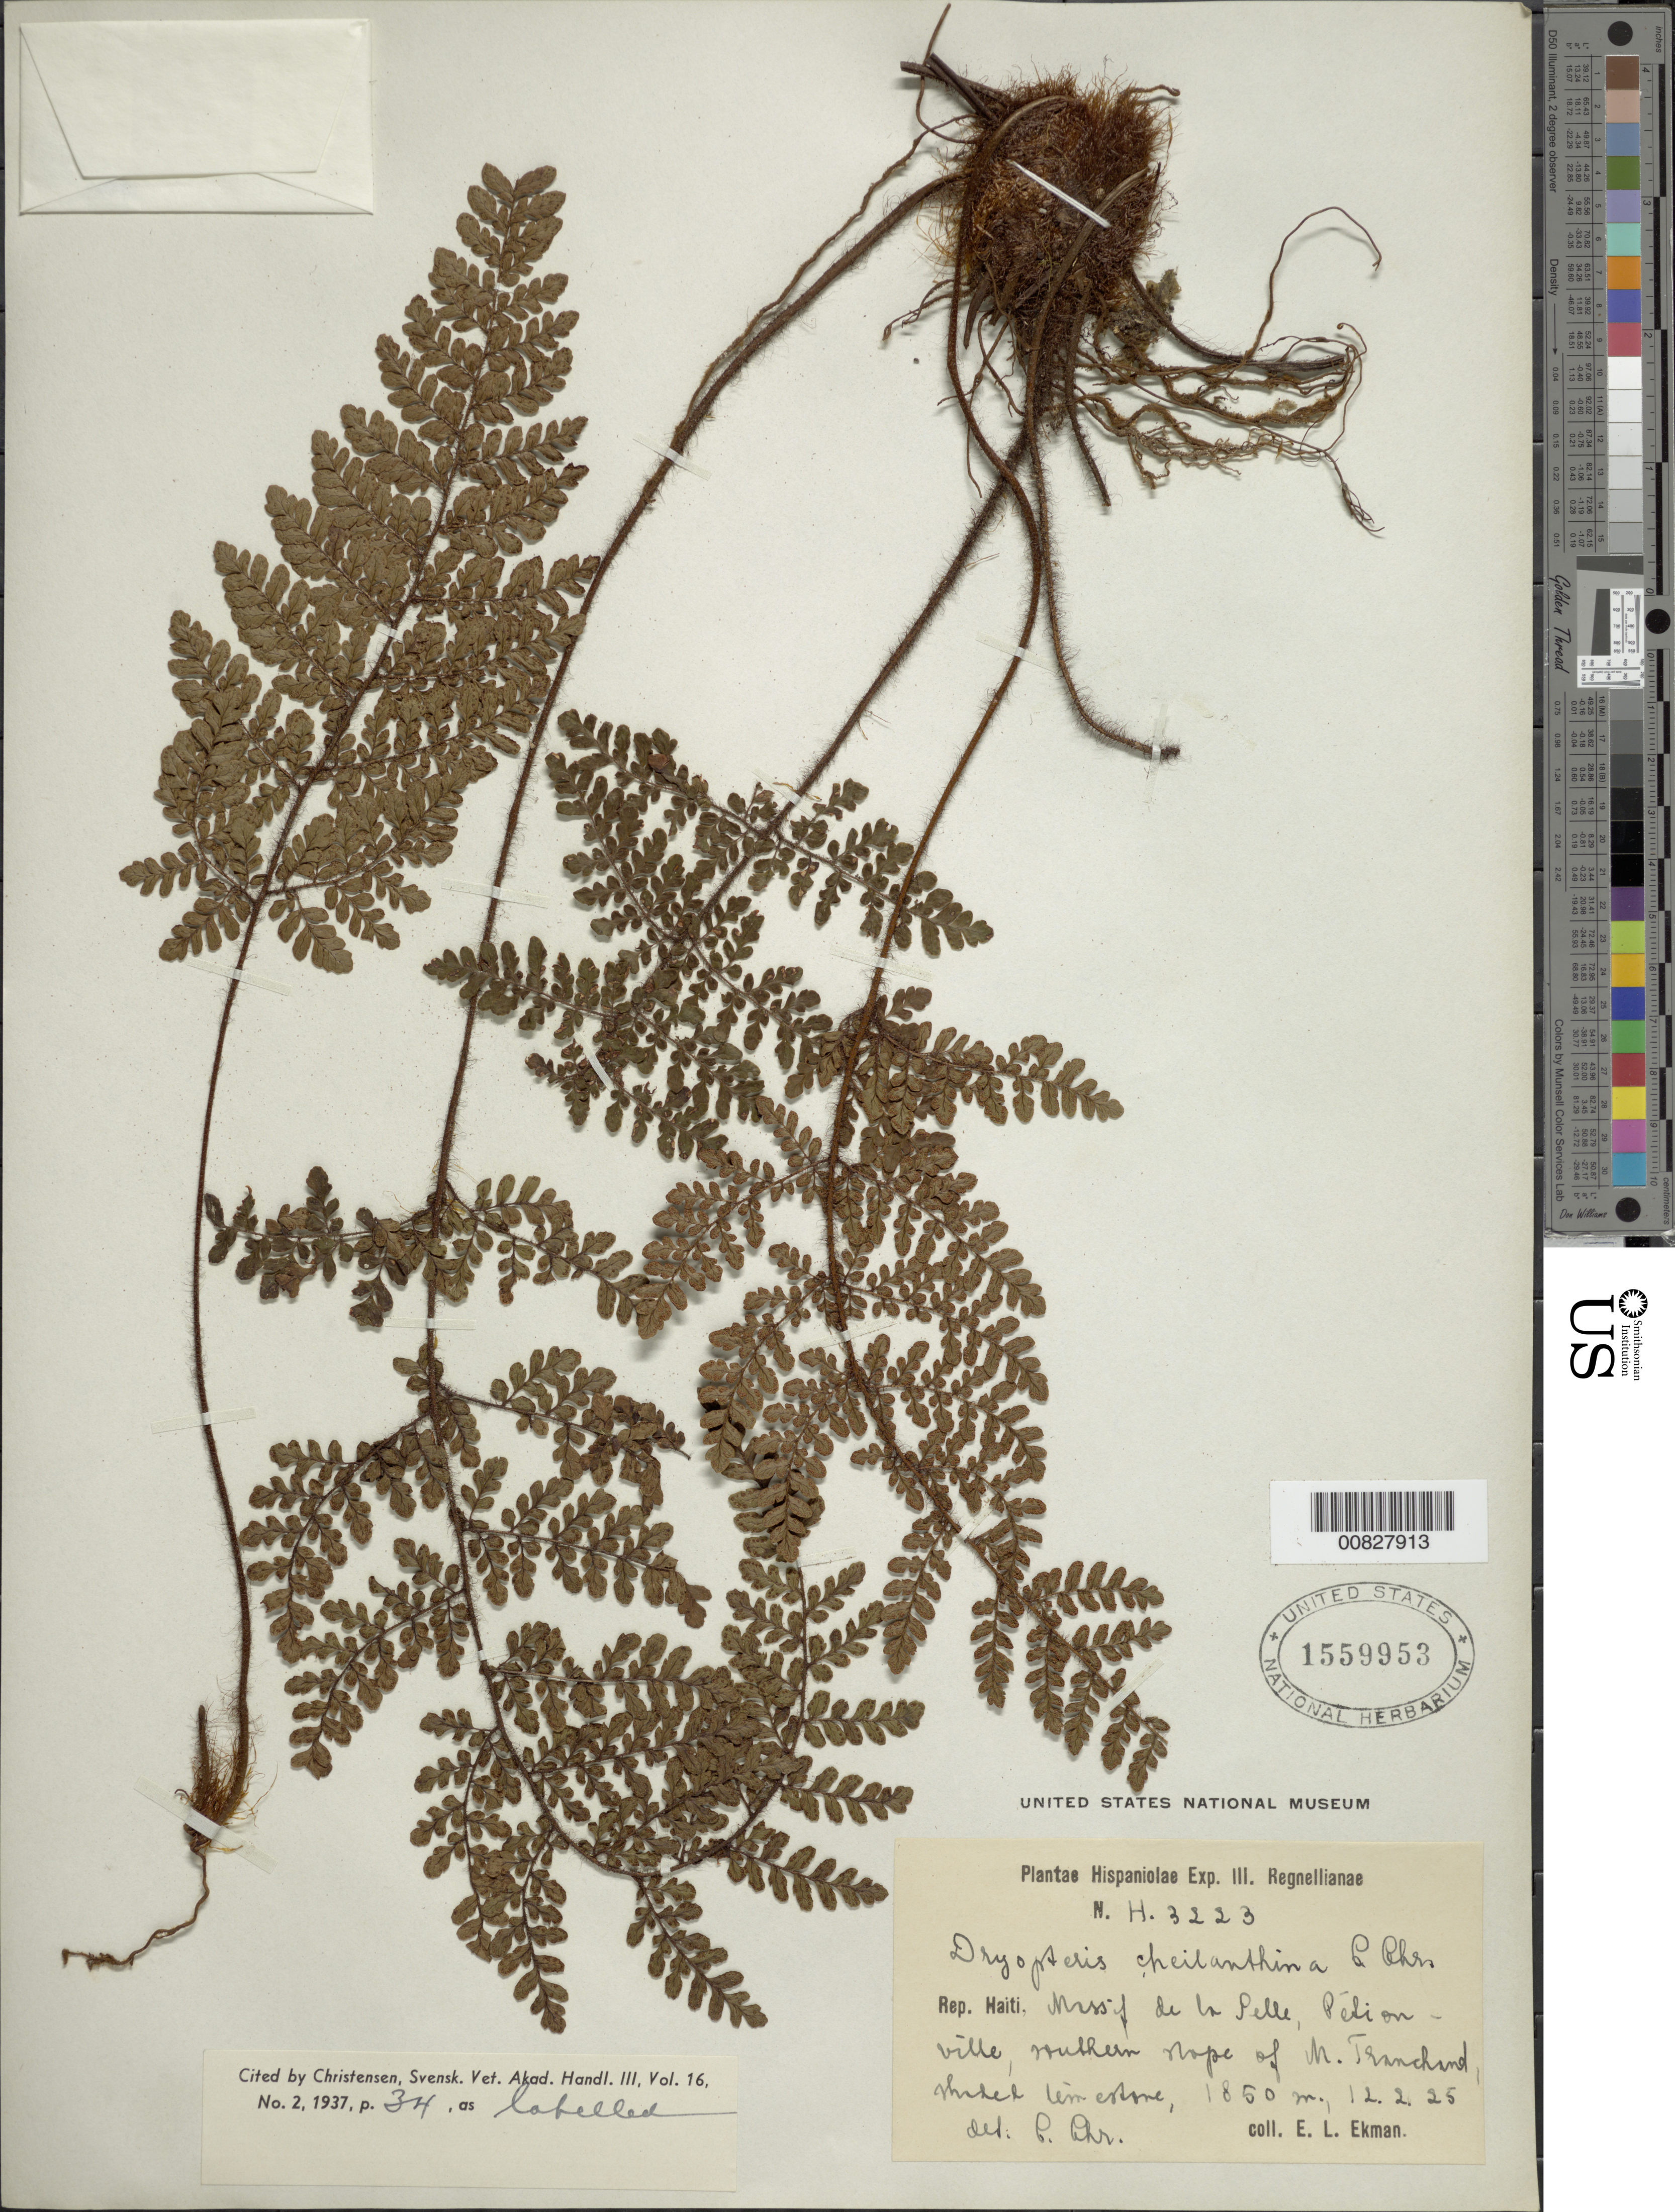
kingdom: Plantae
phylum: Tracheophyta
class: Polypodiopsida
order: Polypodiales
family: Dryopteridaceae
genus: Ctenitis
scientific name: Ctenitis cheilanthina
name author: (C. Chr.) C.V. Morton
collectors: E. L. Ekman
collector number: H 3223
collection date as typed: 12 Feb 1925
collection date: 1925-02-12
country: Haiti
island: Hispaniola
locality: Massif de la Selle, Pétionville, N slope of M. Tranchant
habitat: Shaded limestone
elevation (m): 1850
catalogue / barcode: US 1559953